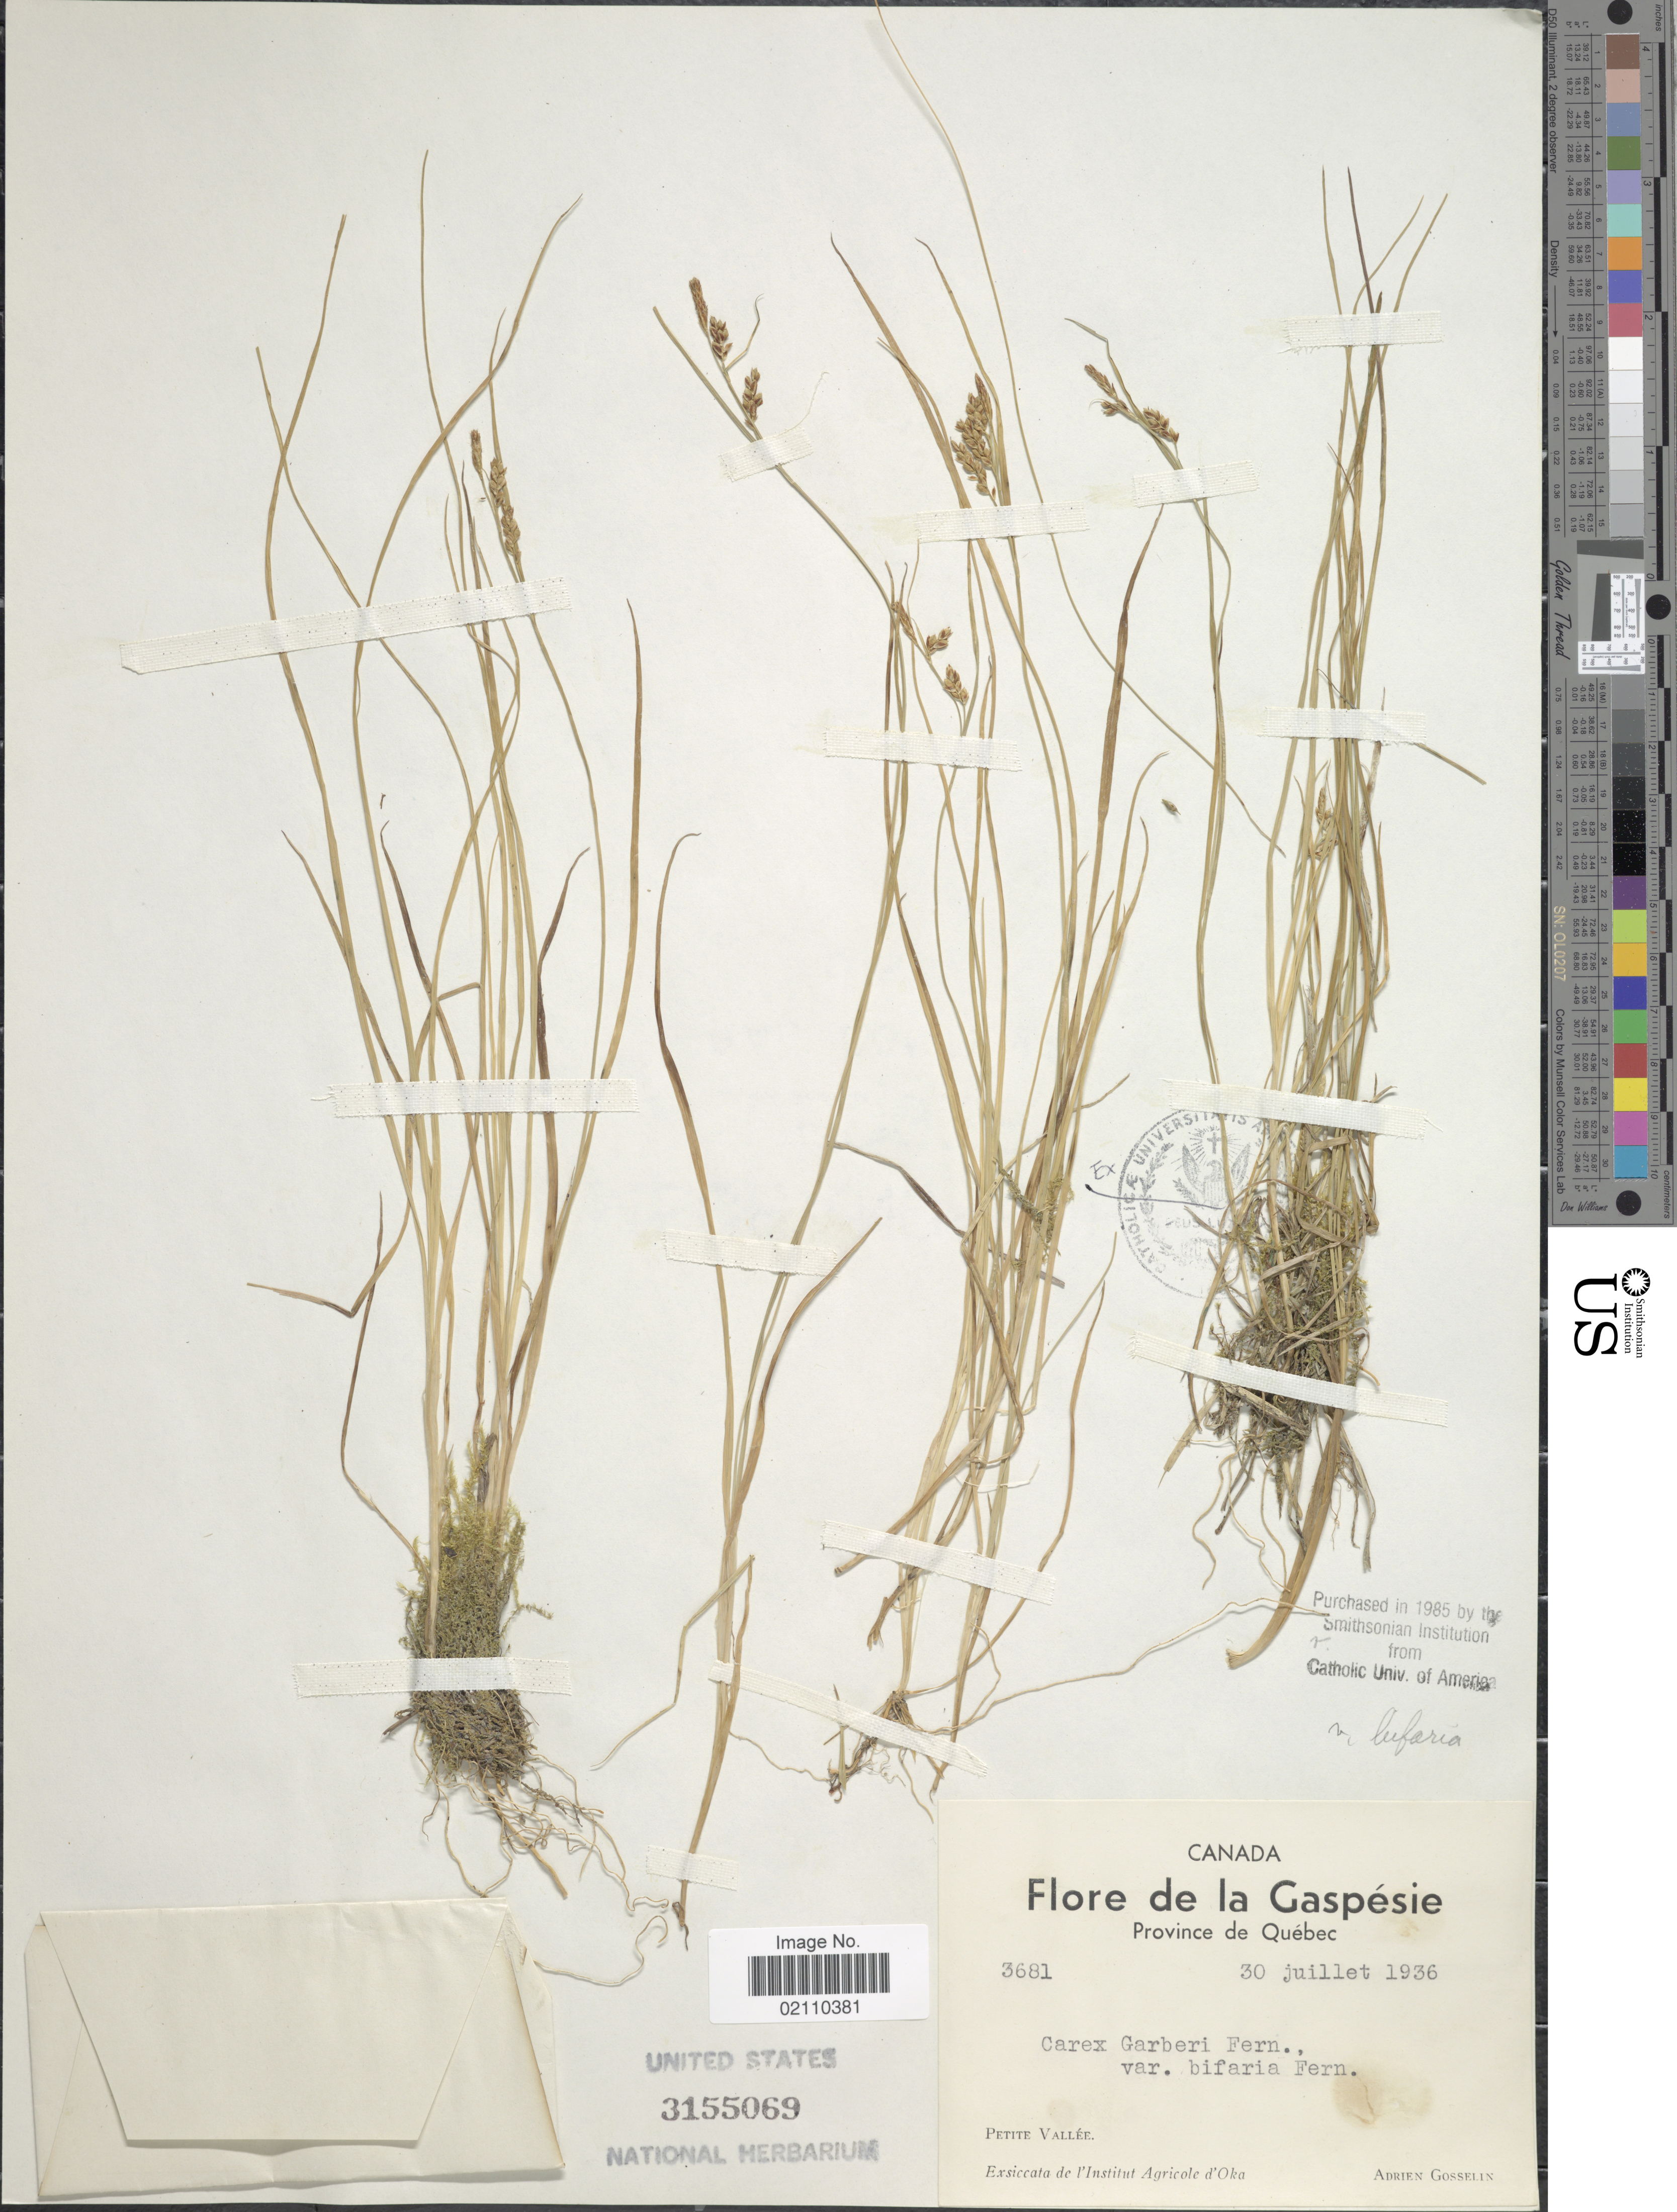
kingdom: Plantae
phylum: Tracheophyta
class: Liliopsida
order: Poales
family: Cyperaceae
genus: Carex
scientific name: Carex garberi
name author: Fernald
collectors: A. Gosselin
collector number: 3681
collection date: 1936-07-30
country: Canada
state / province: Quebec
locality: De la Gaspesie, Petite Vallee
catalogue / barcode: US 3155069